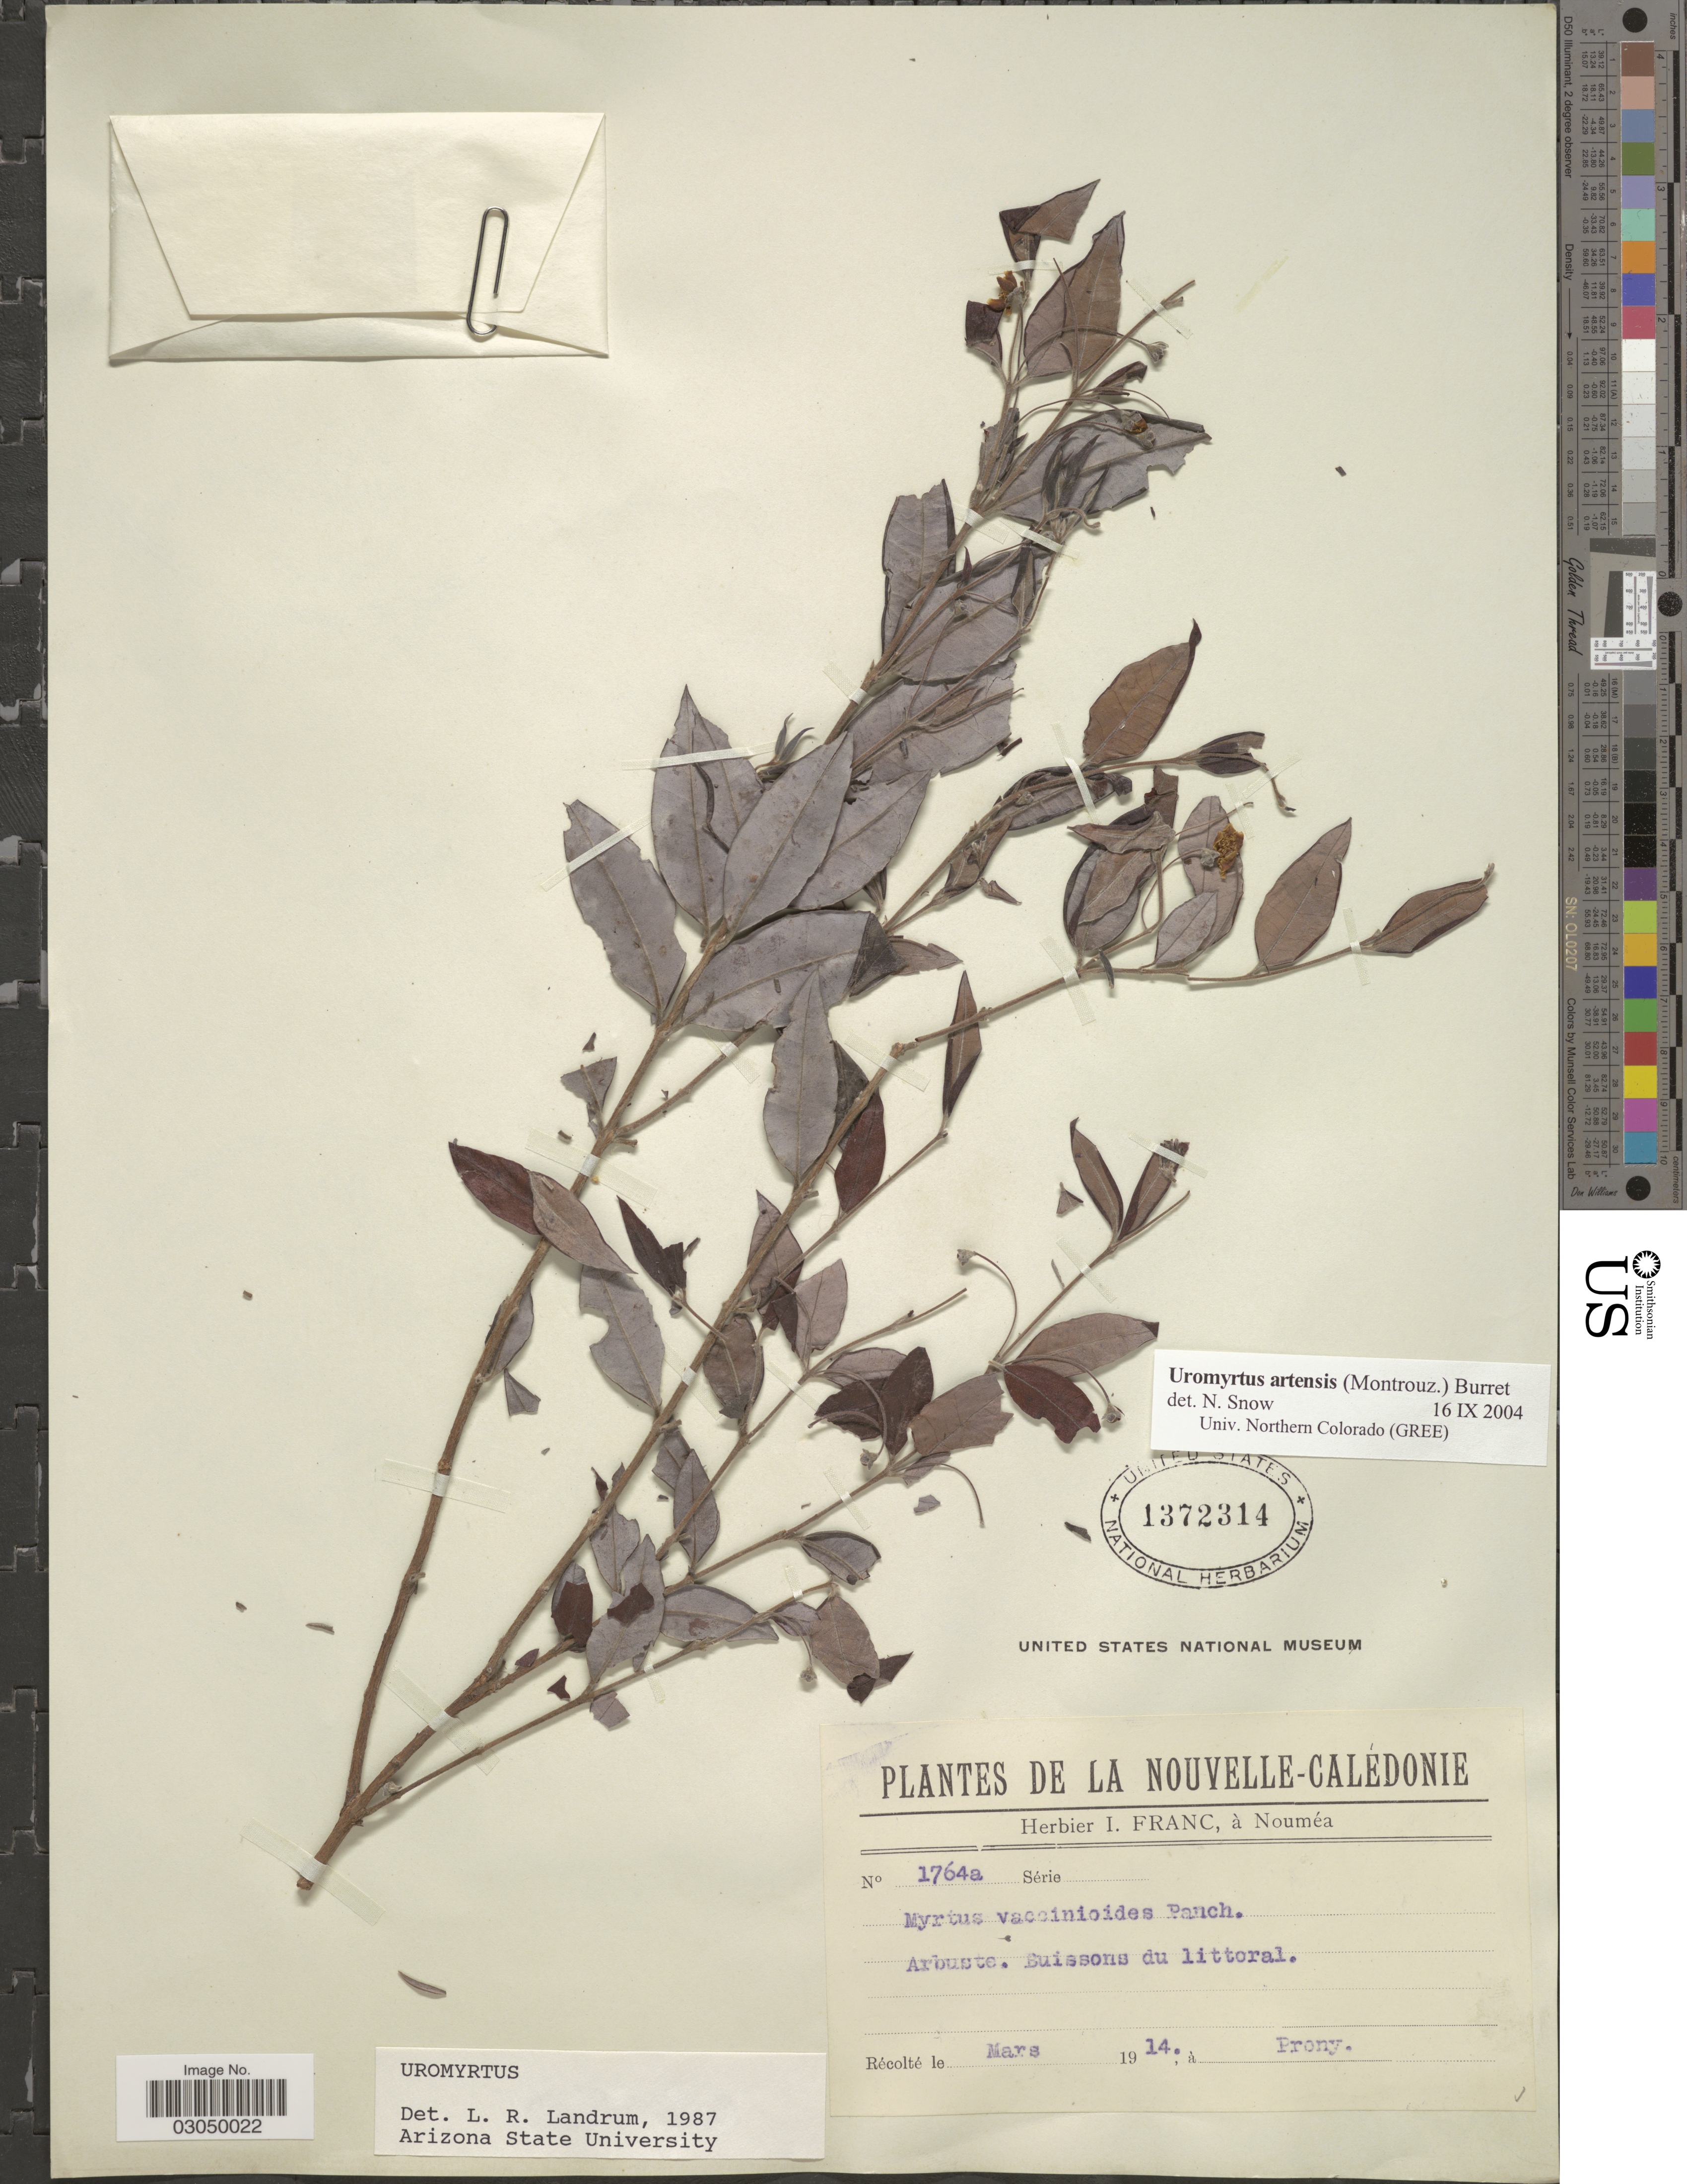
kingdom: Plantae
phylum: Tracheophyta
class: Magnoliopsida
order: Myrtales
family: Myrtaceae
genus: Uromyrtus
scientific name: Uromyrtus artensis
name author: (Montrouz.) Burret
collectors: ex herb. I. Franc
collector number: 1764a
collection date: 1914-03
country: New Caledonia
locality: En Nouvelle-Calédonie. Buissons du littoral. Prony.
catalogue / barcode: US 1372314